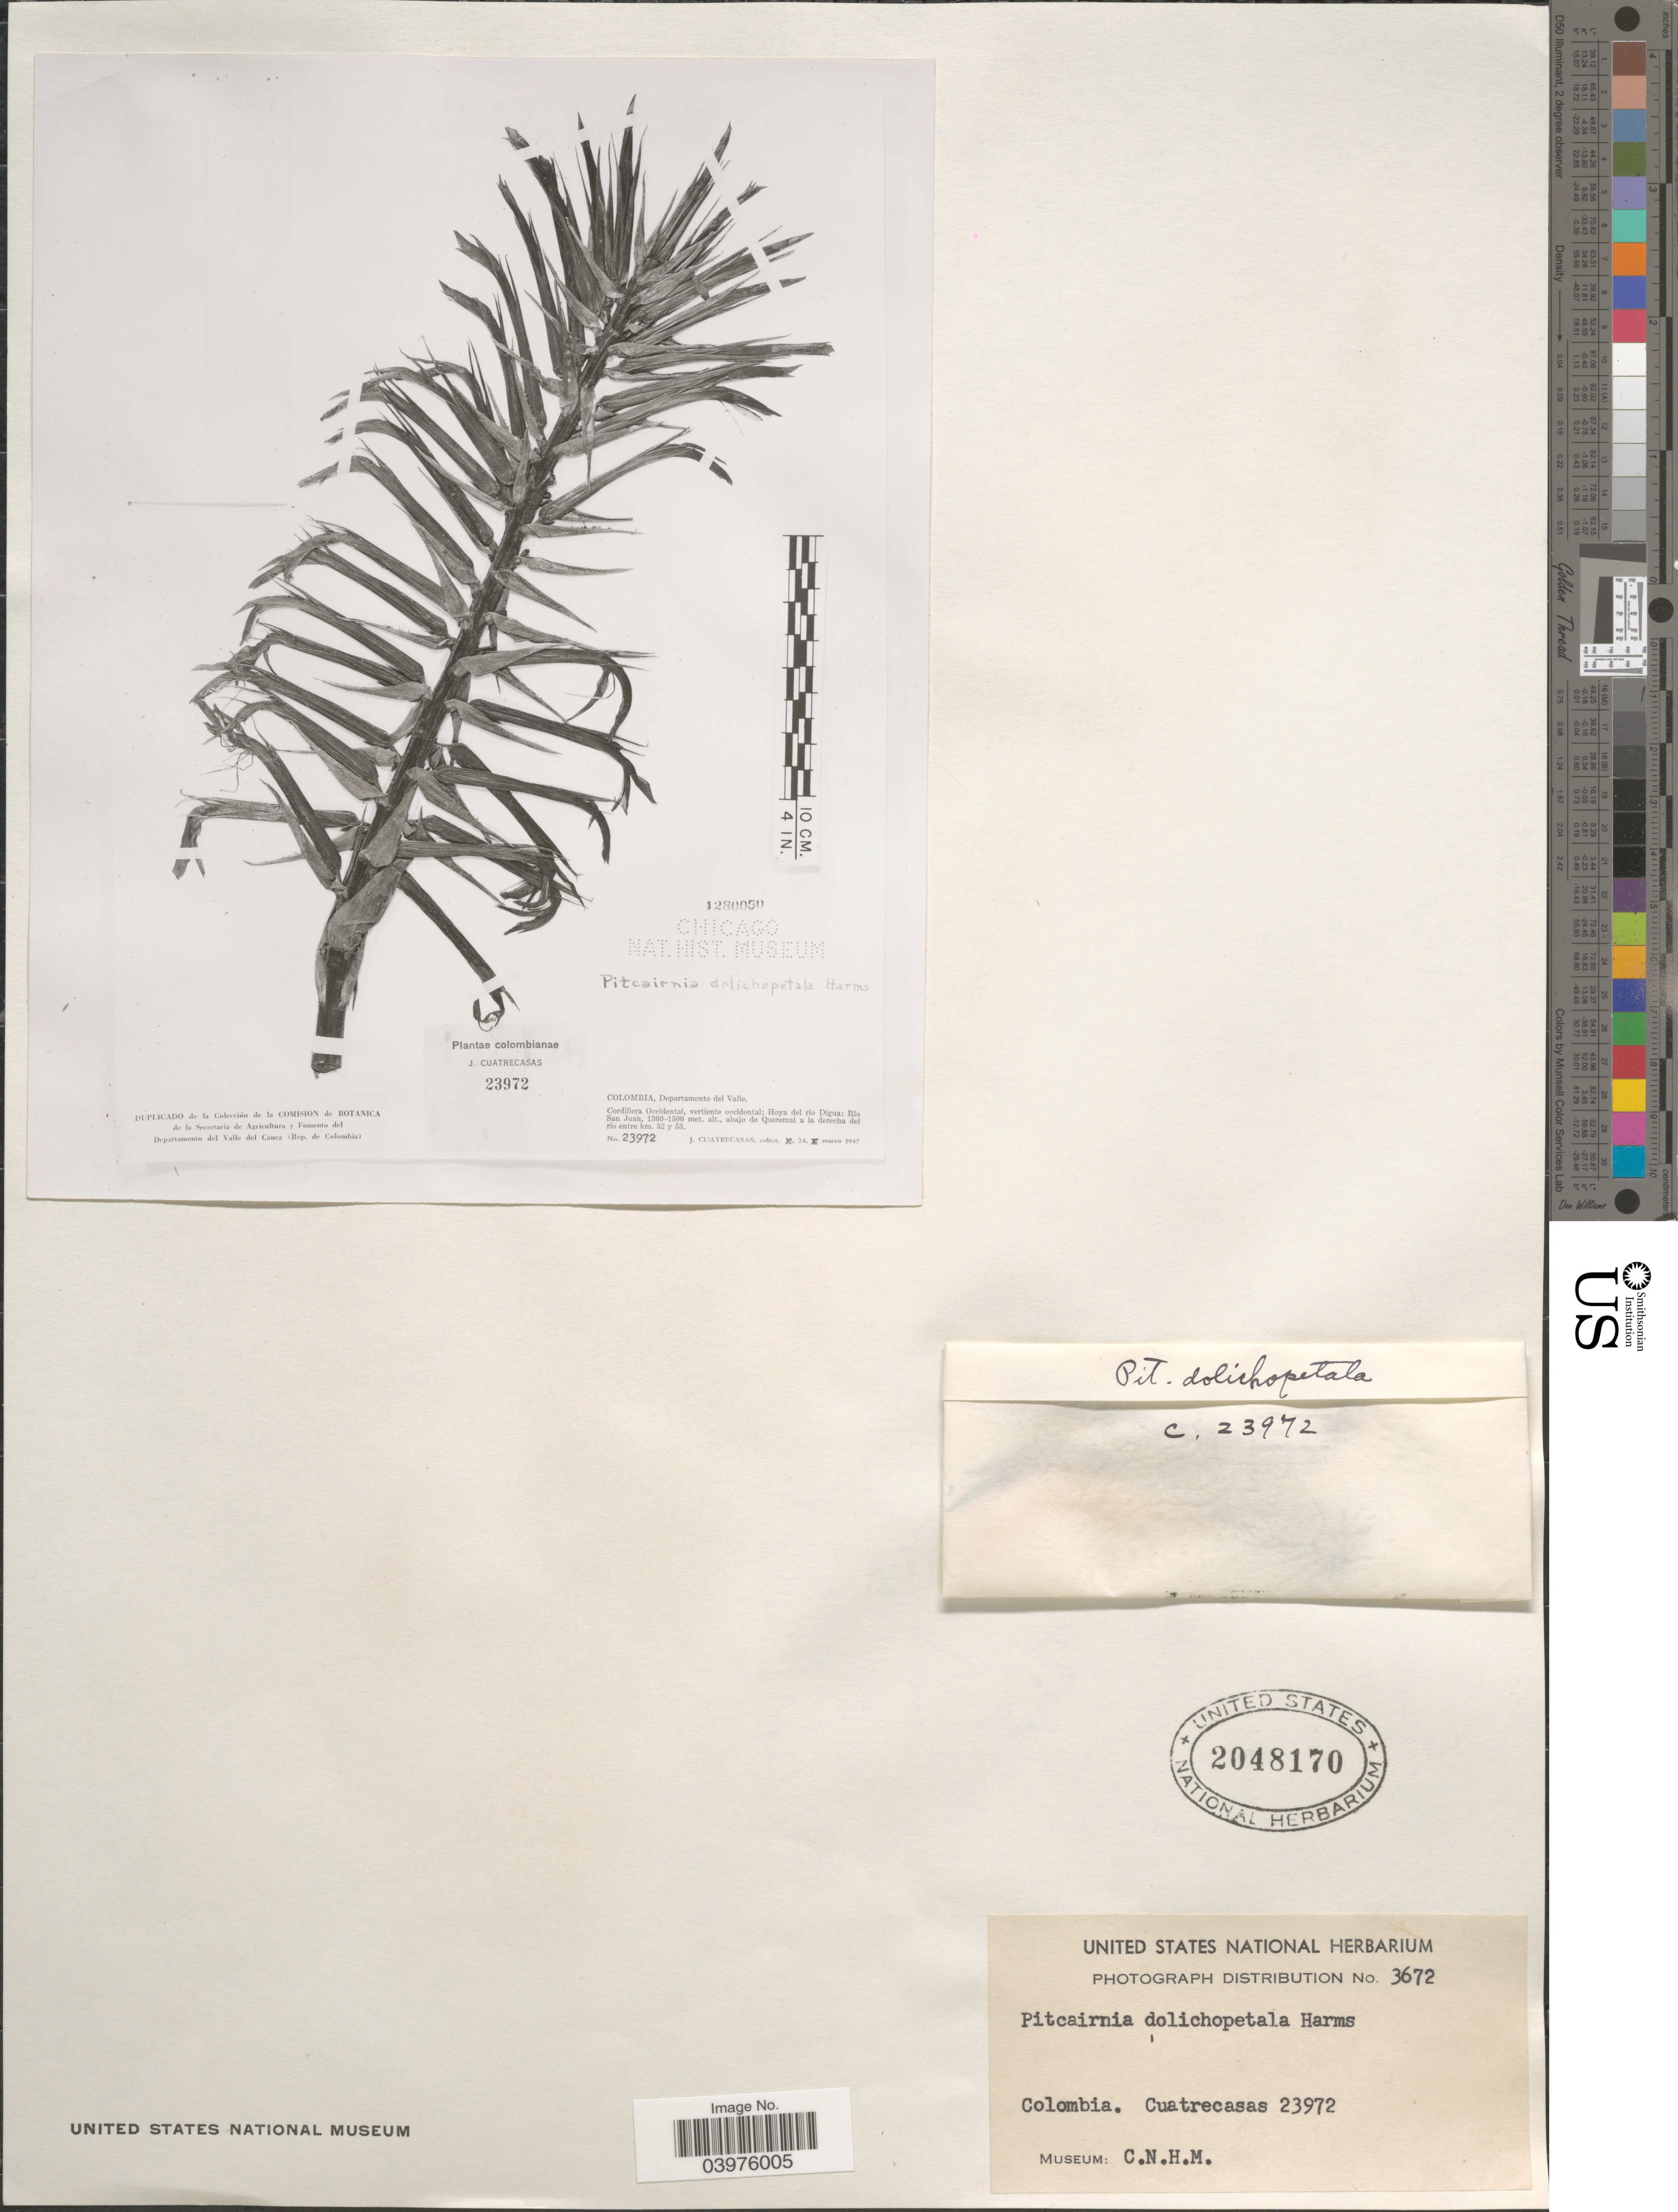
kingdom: Plantae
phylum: Tracheophyta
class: Liliopsida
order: Poales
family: Bromeliaceae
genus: Pitcairnia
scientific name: Pitcairnia dolichopetala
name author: Harms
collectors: J. Cuatrecasas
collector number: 23972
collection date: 1947-03-24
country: Colombia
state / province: Valle del Cauca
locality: Departamento del Valle. Cordillera Occidental, vertiente occidental; Hoya del río Digua: Río San Juan, abajo de Queremal a la derecha del río entre km. 52 y 53.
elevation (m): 1300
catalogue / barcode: US 2048170